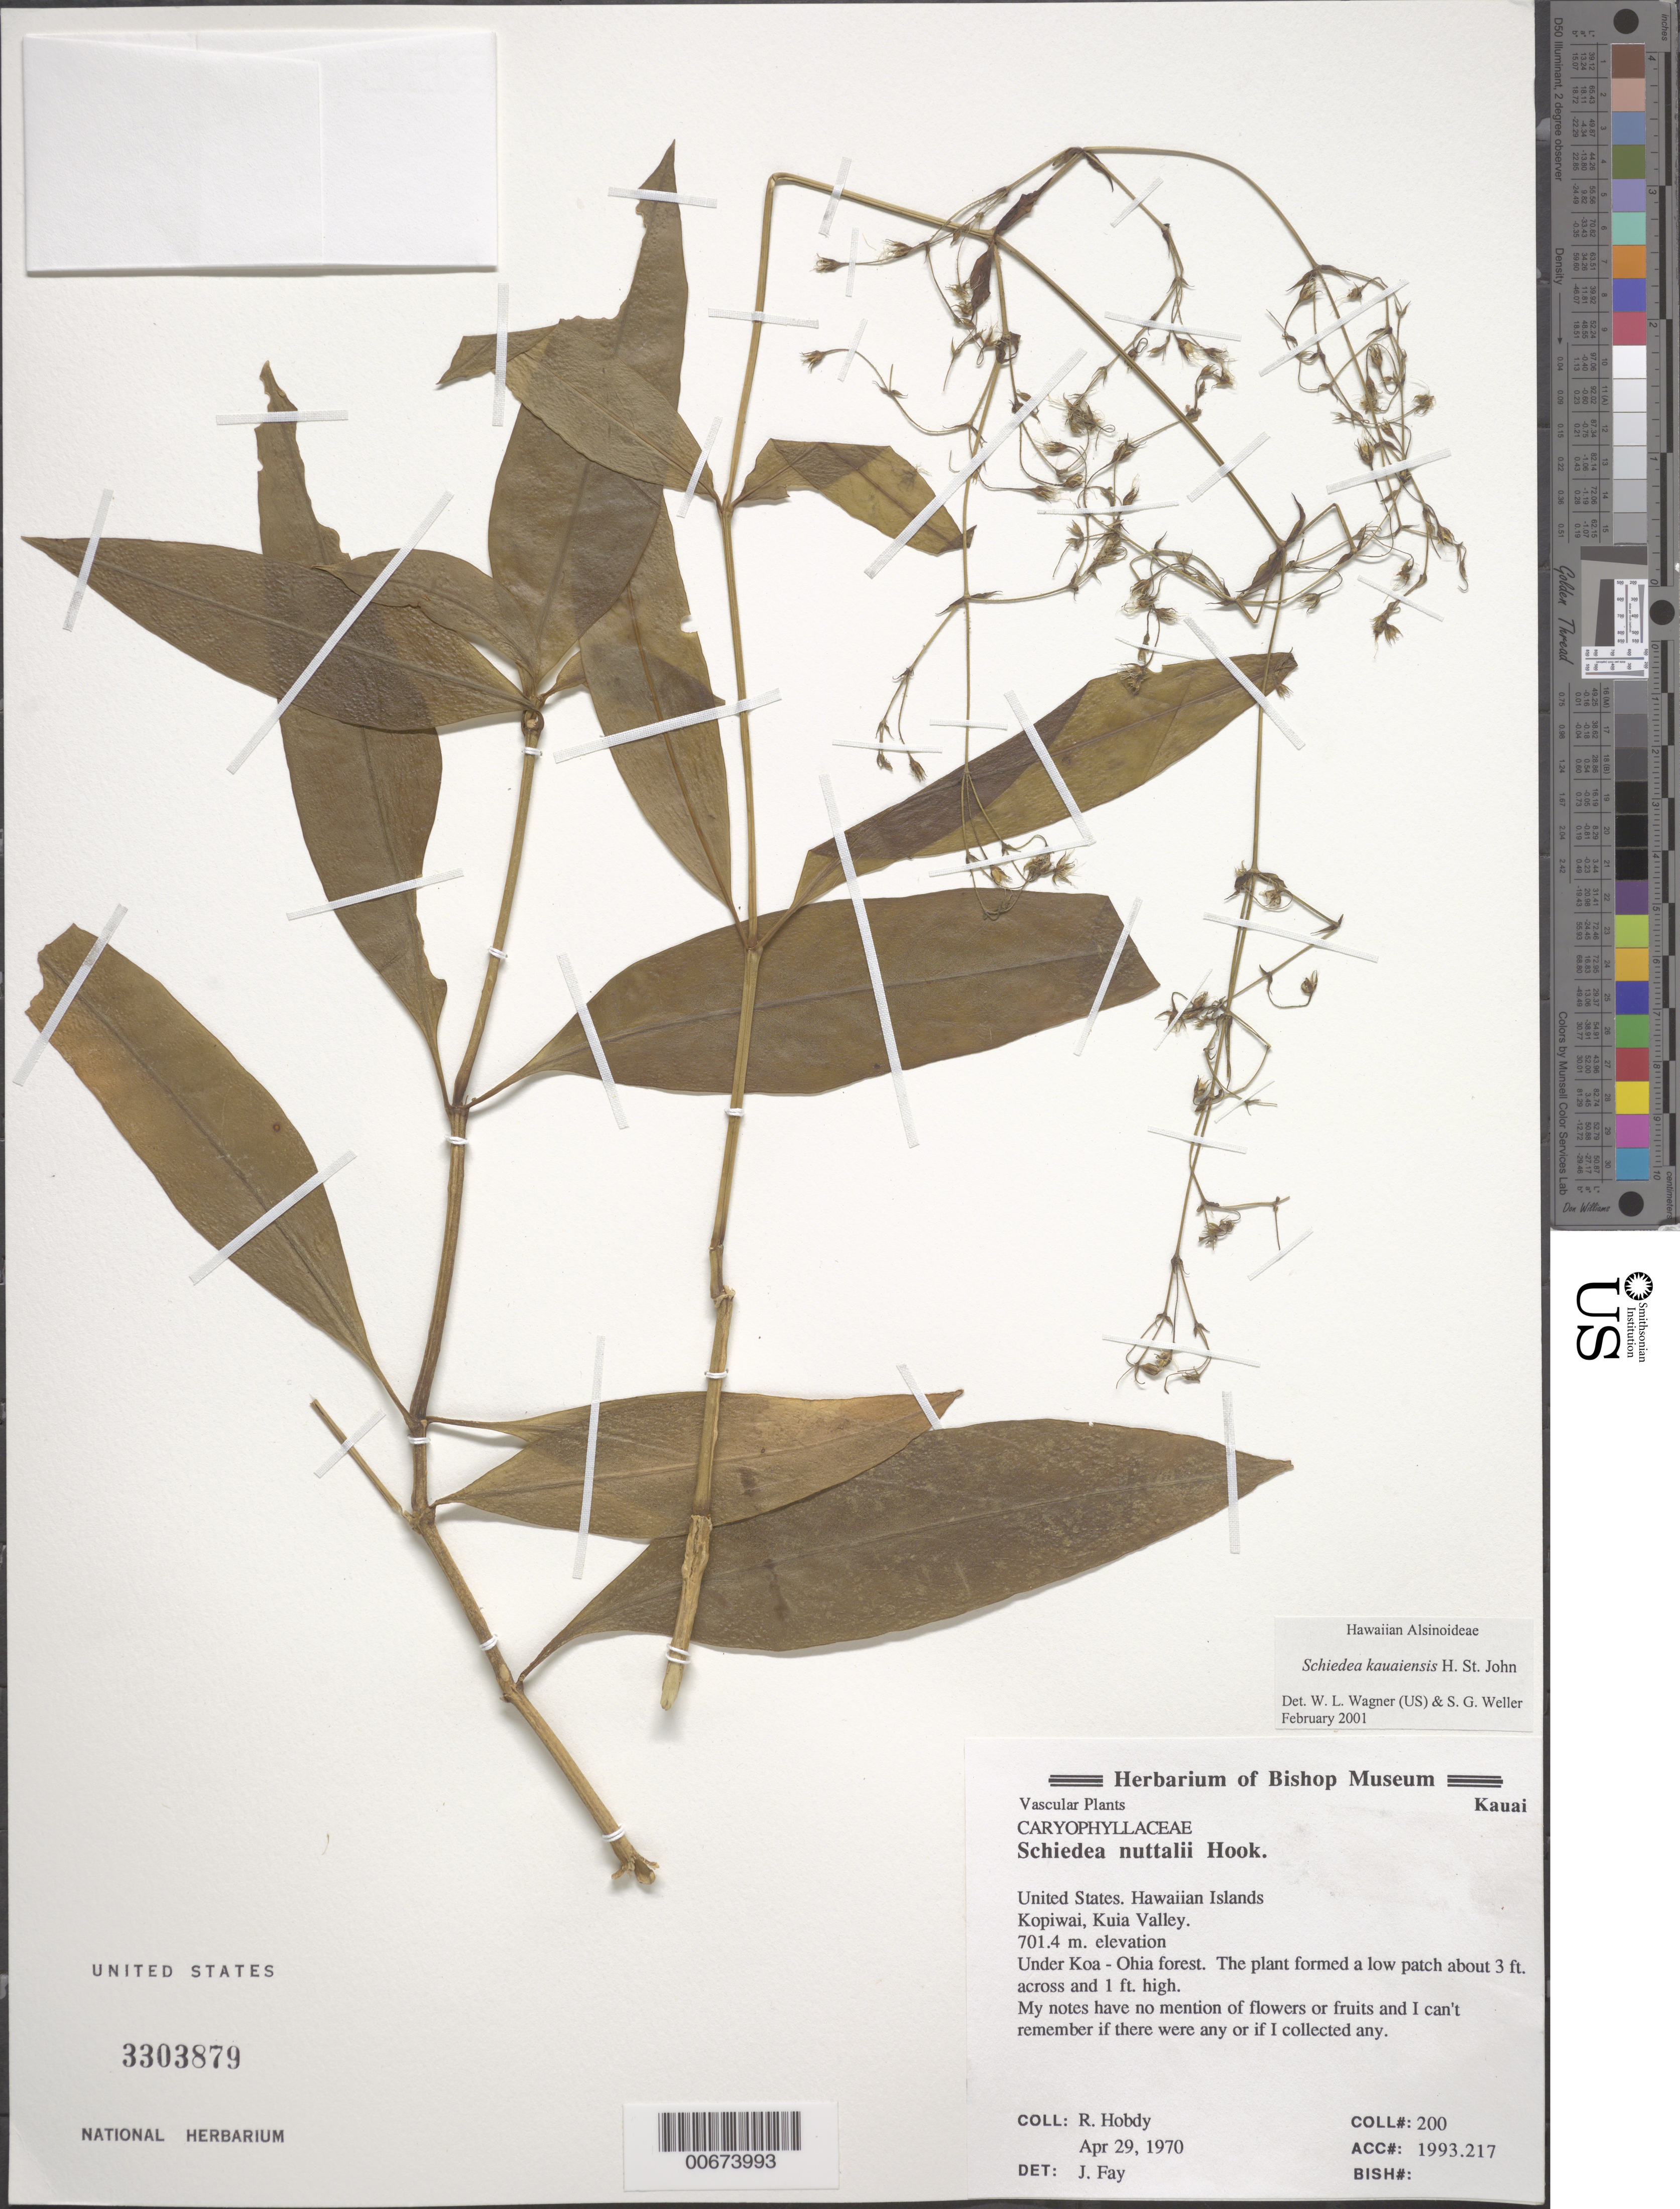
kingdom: Plantae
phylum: Tracheophyta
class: Magnoliopsida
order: Caryophyllales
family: Caryophyllaceae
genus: Schiedea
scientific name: Schiedea napaliensis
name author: W.L. Wagner & Weller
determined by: Wagner, W. L., (BOT), Smithsonian Institution - National Museum of Natural History (UNITED STATES)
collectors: R. Hobdy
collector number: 200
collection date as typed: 29 Apr 1970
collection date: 1970-04-29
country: United States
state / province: Hawaii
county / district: Kauai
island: Kaua'i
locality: Kopiwai, Kuia Valley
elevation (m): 701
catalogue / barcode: US 3303879